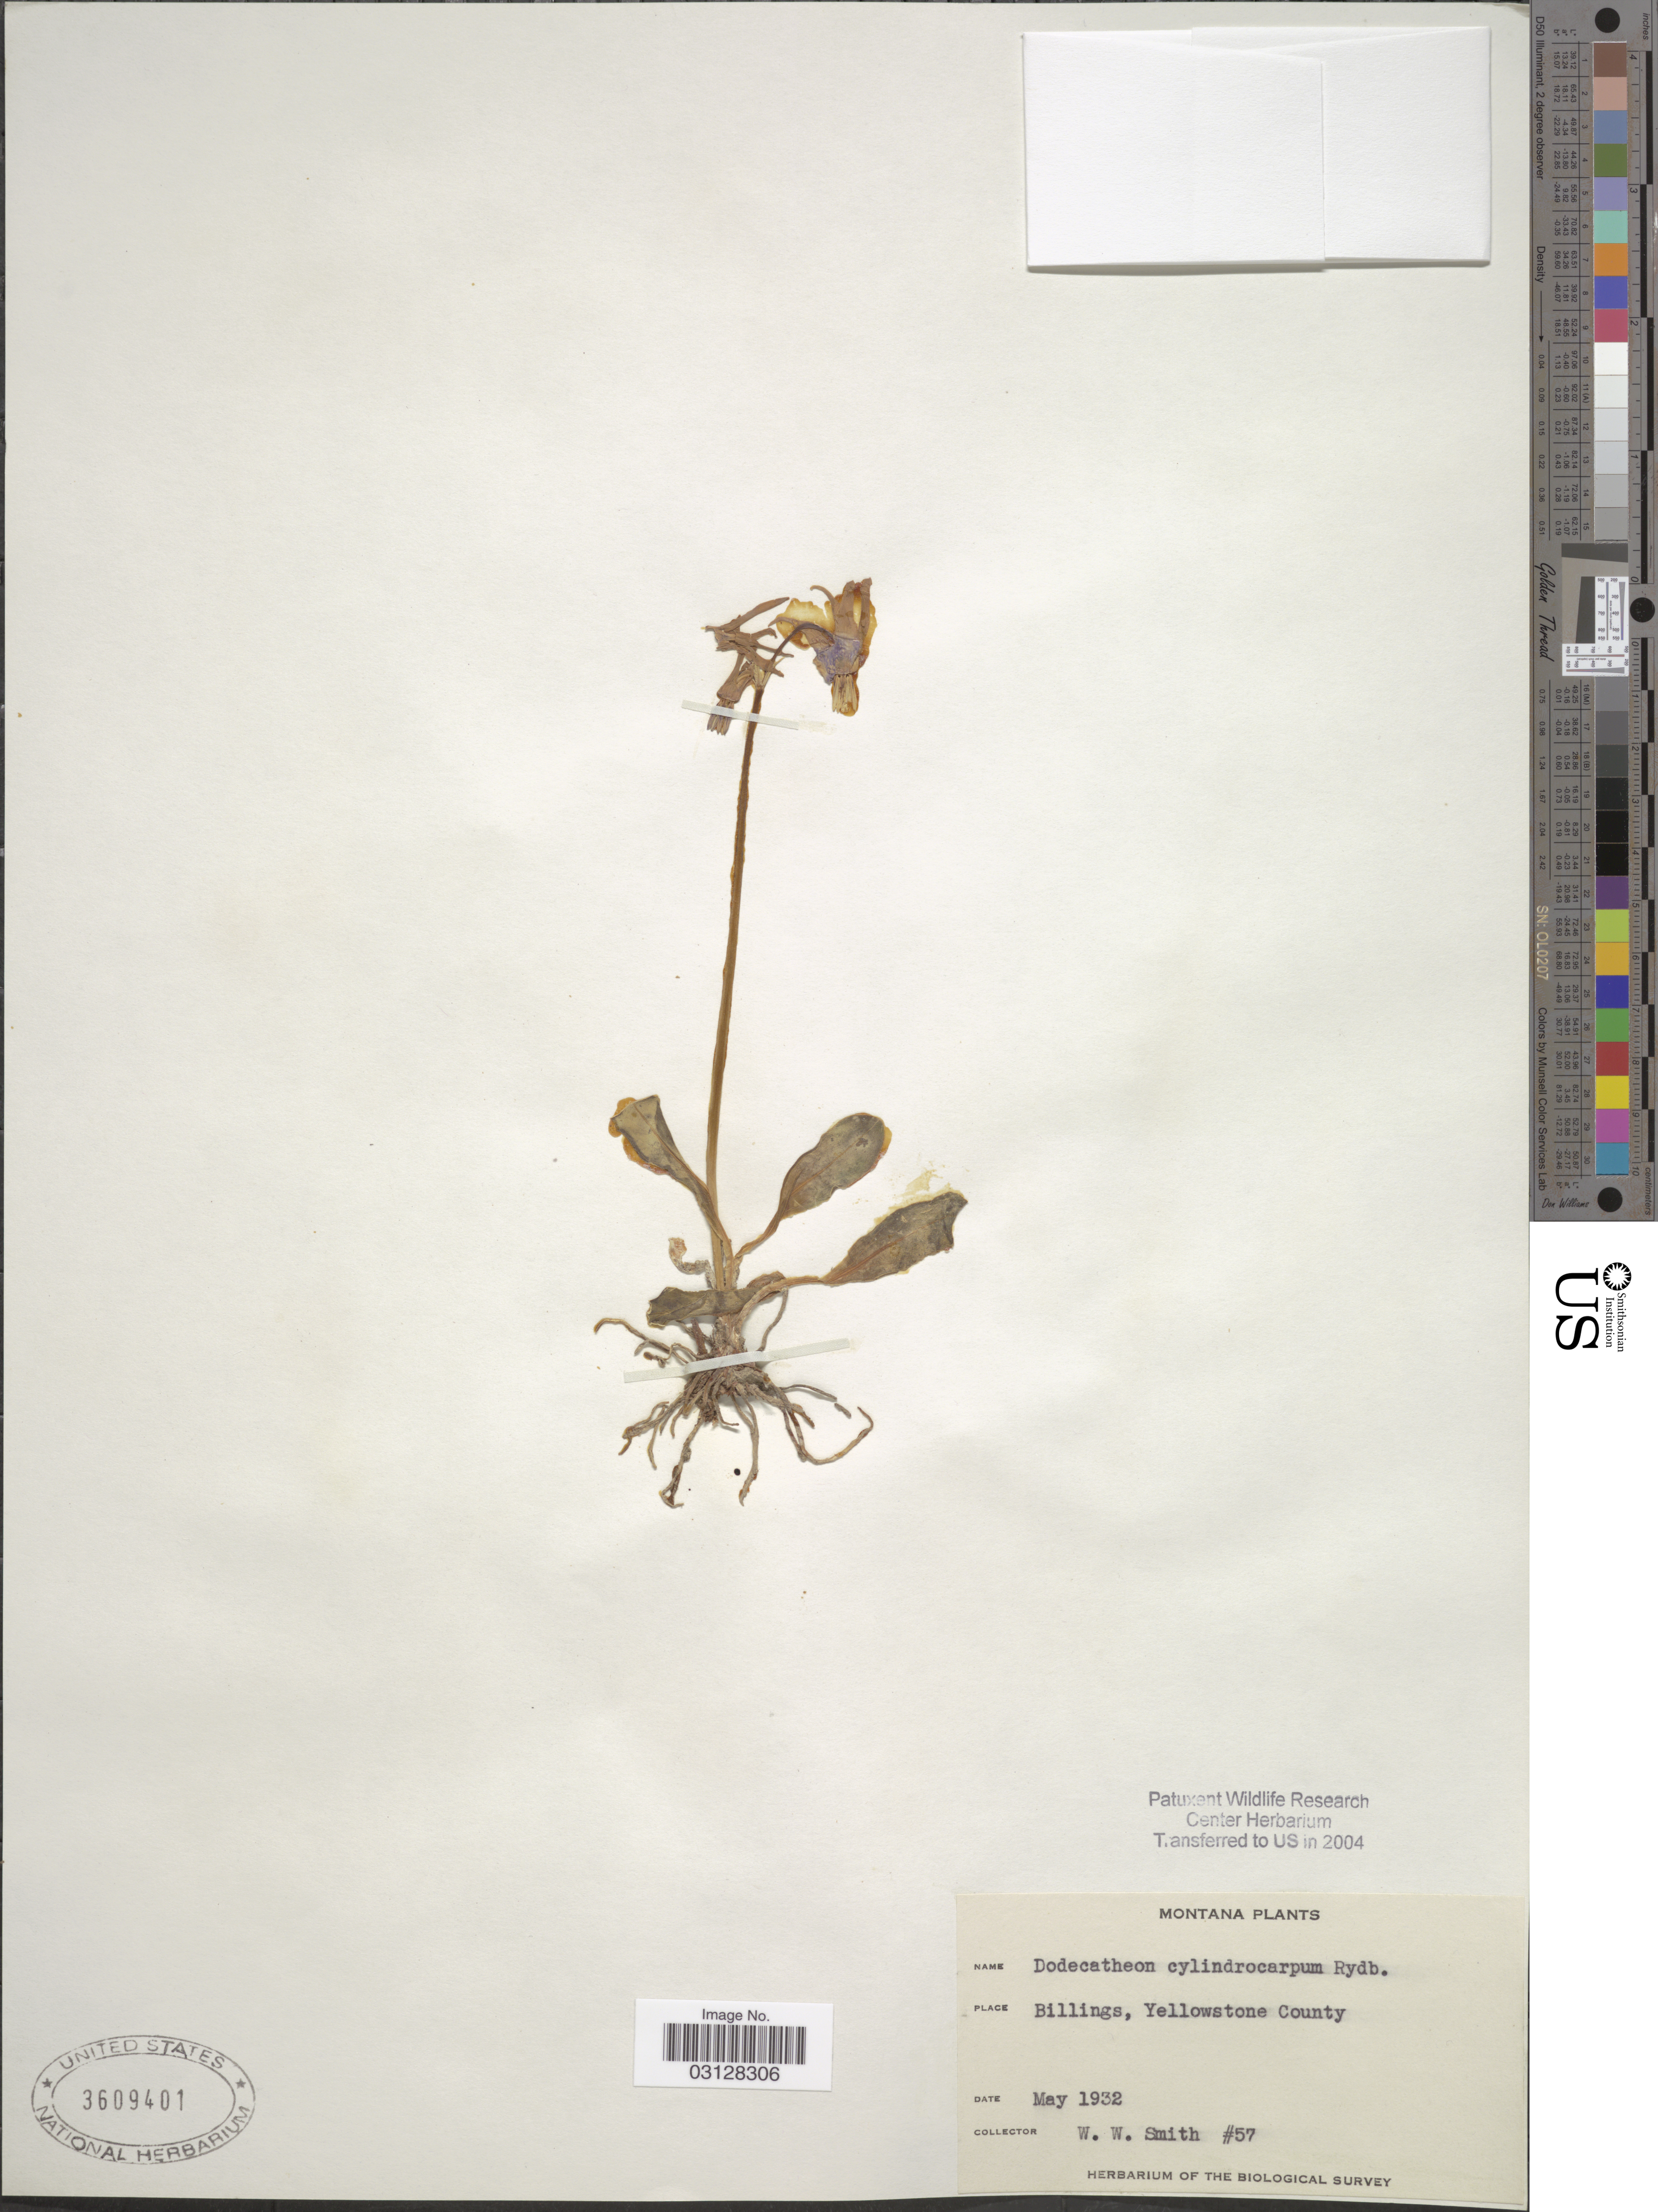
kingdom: Plantae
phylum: Tracheophyta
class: Magnoliopsida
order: Ericales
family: Primulaceae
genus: Dodecatheon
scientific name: Dodecatheon conjugens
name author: Greene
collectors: W. W. Smith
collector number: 57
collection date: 1932-05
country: United States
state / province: Montana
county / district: Yellowstone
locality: Billings.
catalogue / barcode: US 3609401